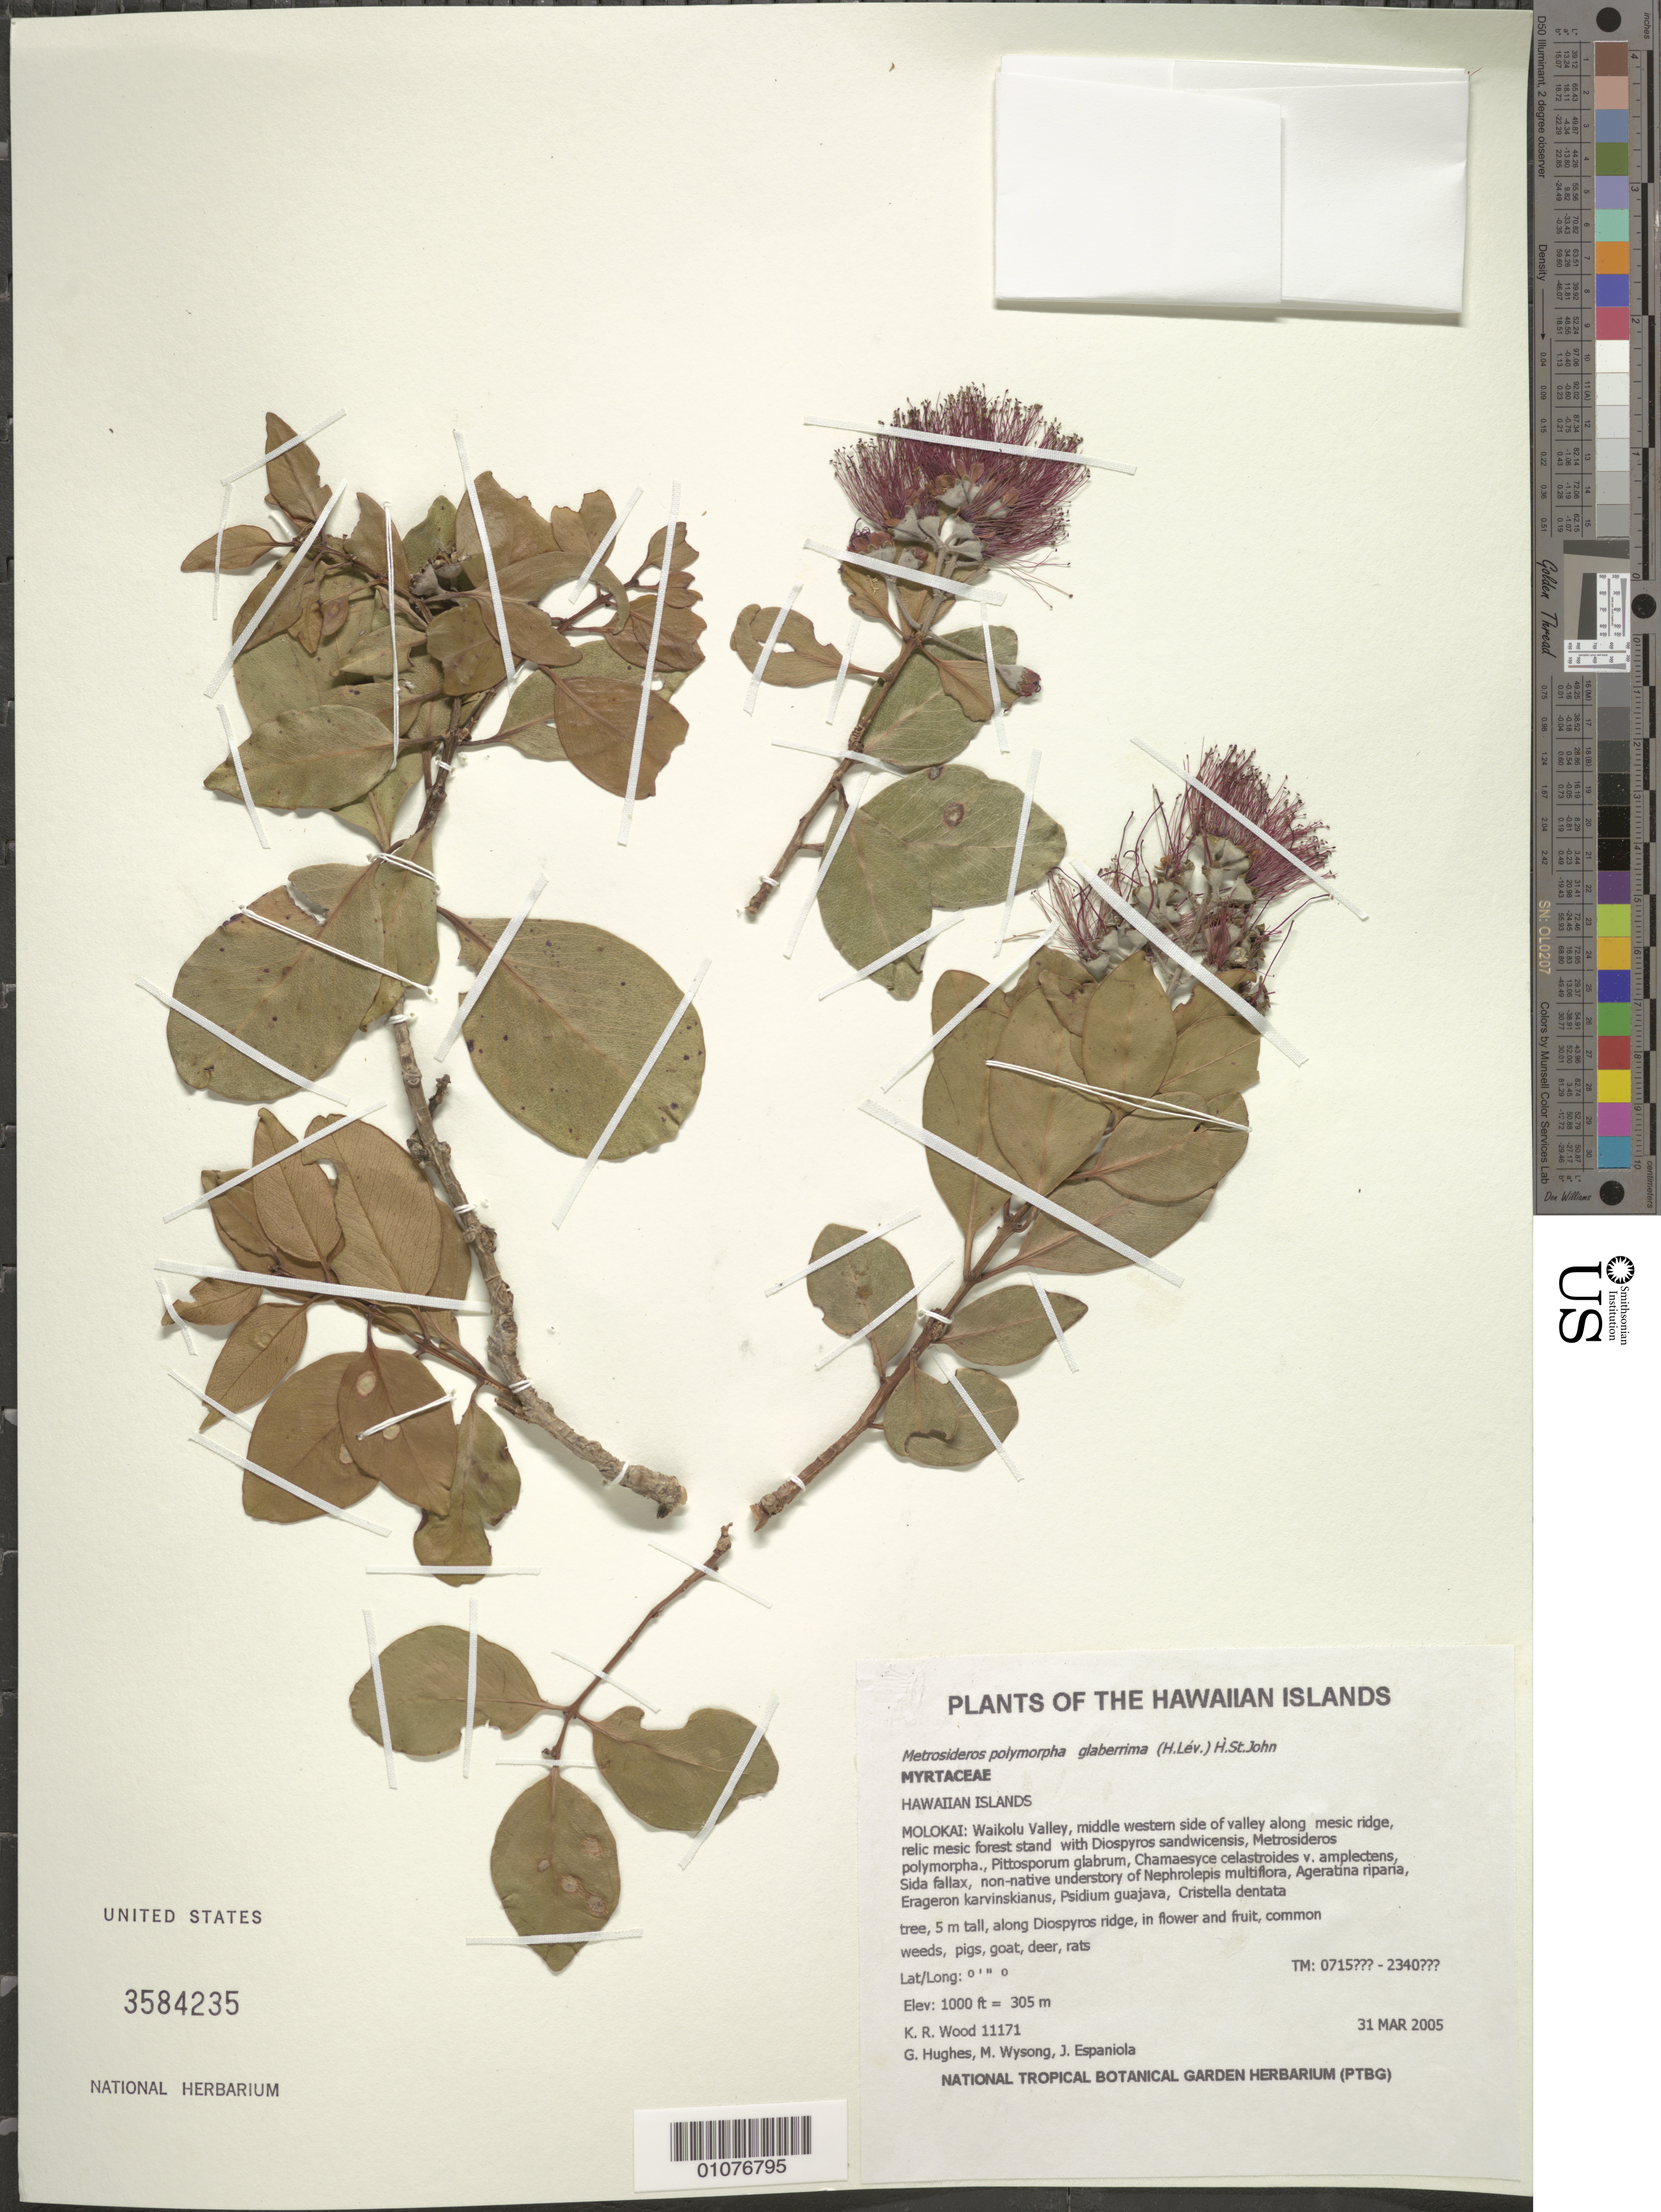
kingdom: Plantae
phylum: Tracheophyta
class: Magnoliopsida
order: Myrtales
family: Myrtaceae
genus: Metrosideros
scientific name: Metrosideros polymorpha var. glaberrima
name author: (H. Lév.) H. St. John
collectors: K. R. Wood, G. Hughes, M. Wysong & J. Espaniola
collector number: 11171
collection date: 2005-03-31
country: United States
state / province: Hawaii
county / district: Maui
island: Moloka'i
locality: Waikolu Valley, middle western side of valley along mesic ridge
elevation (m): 305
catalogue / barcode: US 3584235